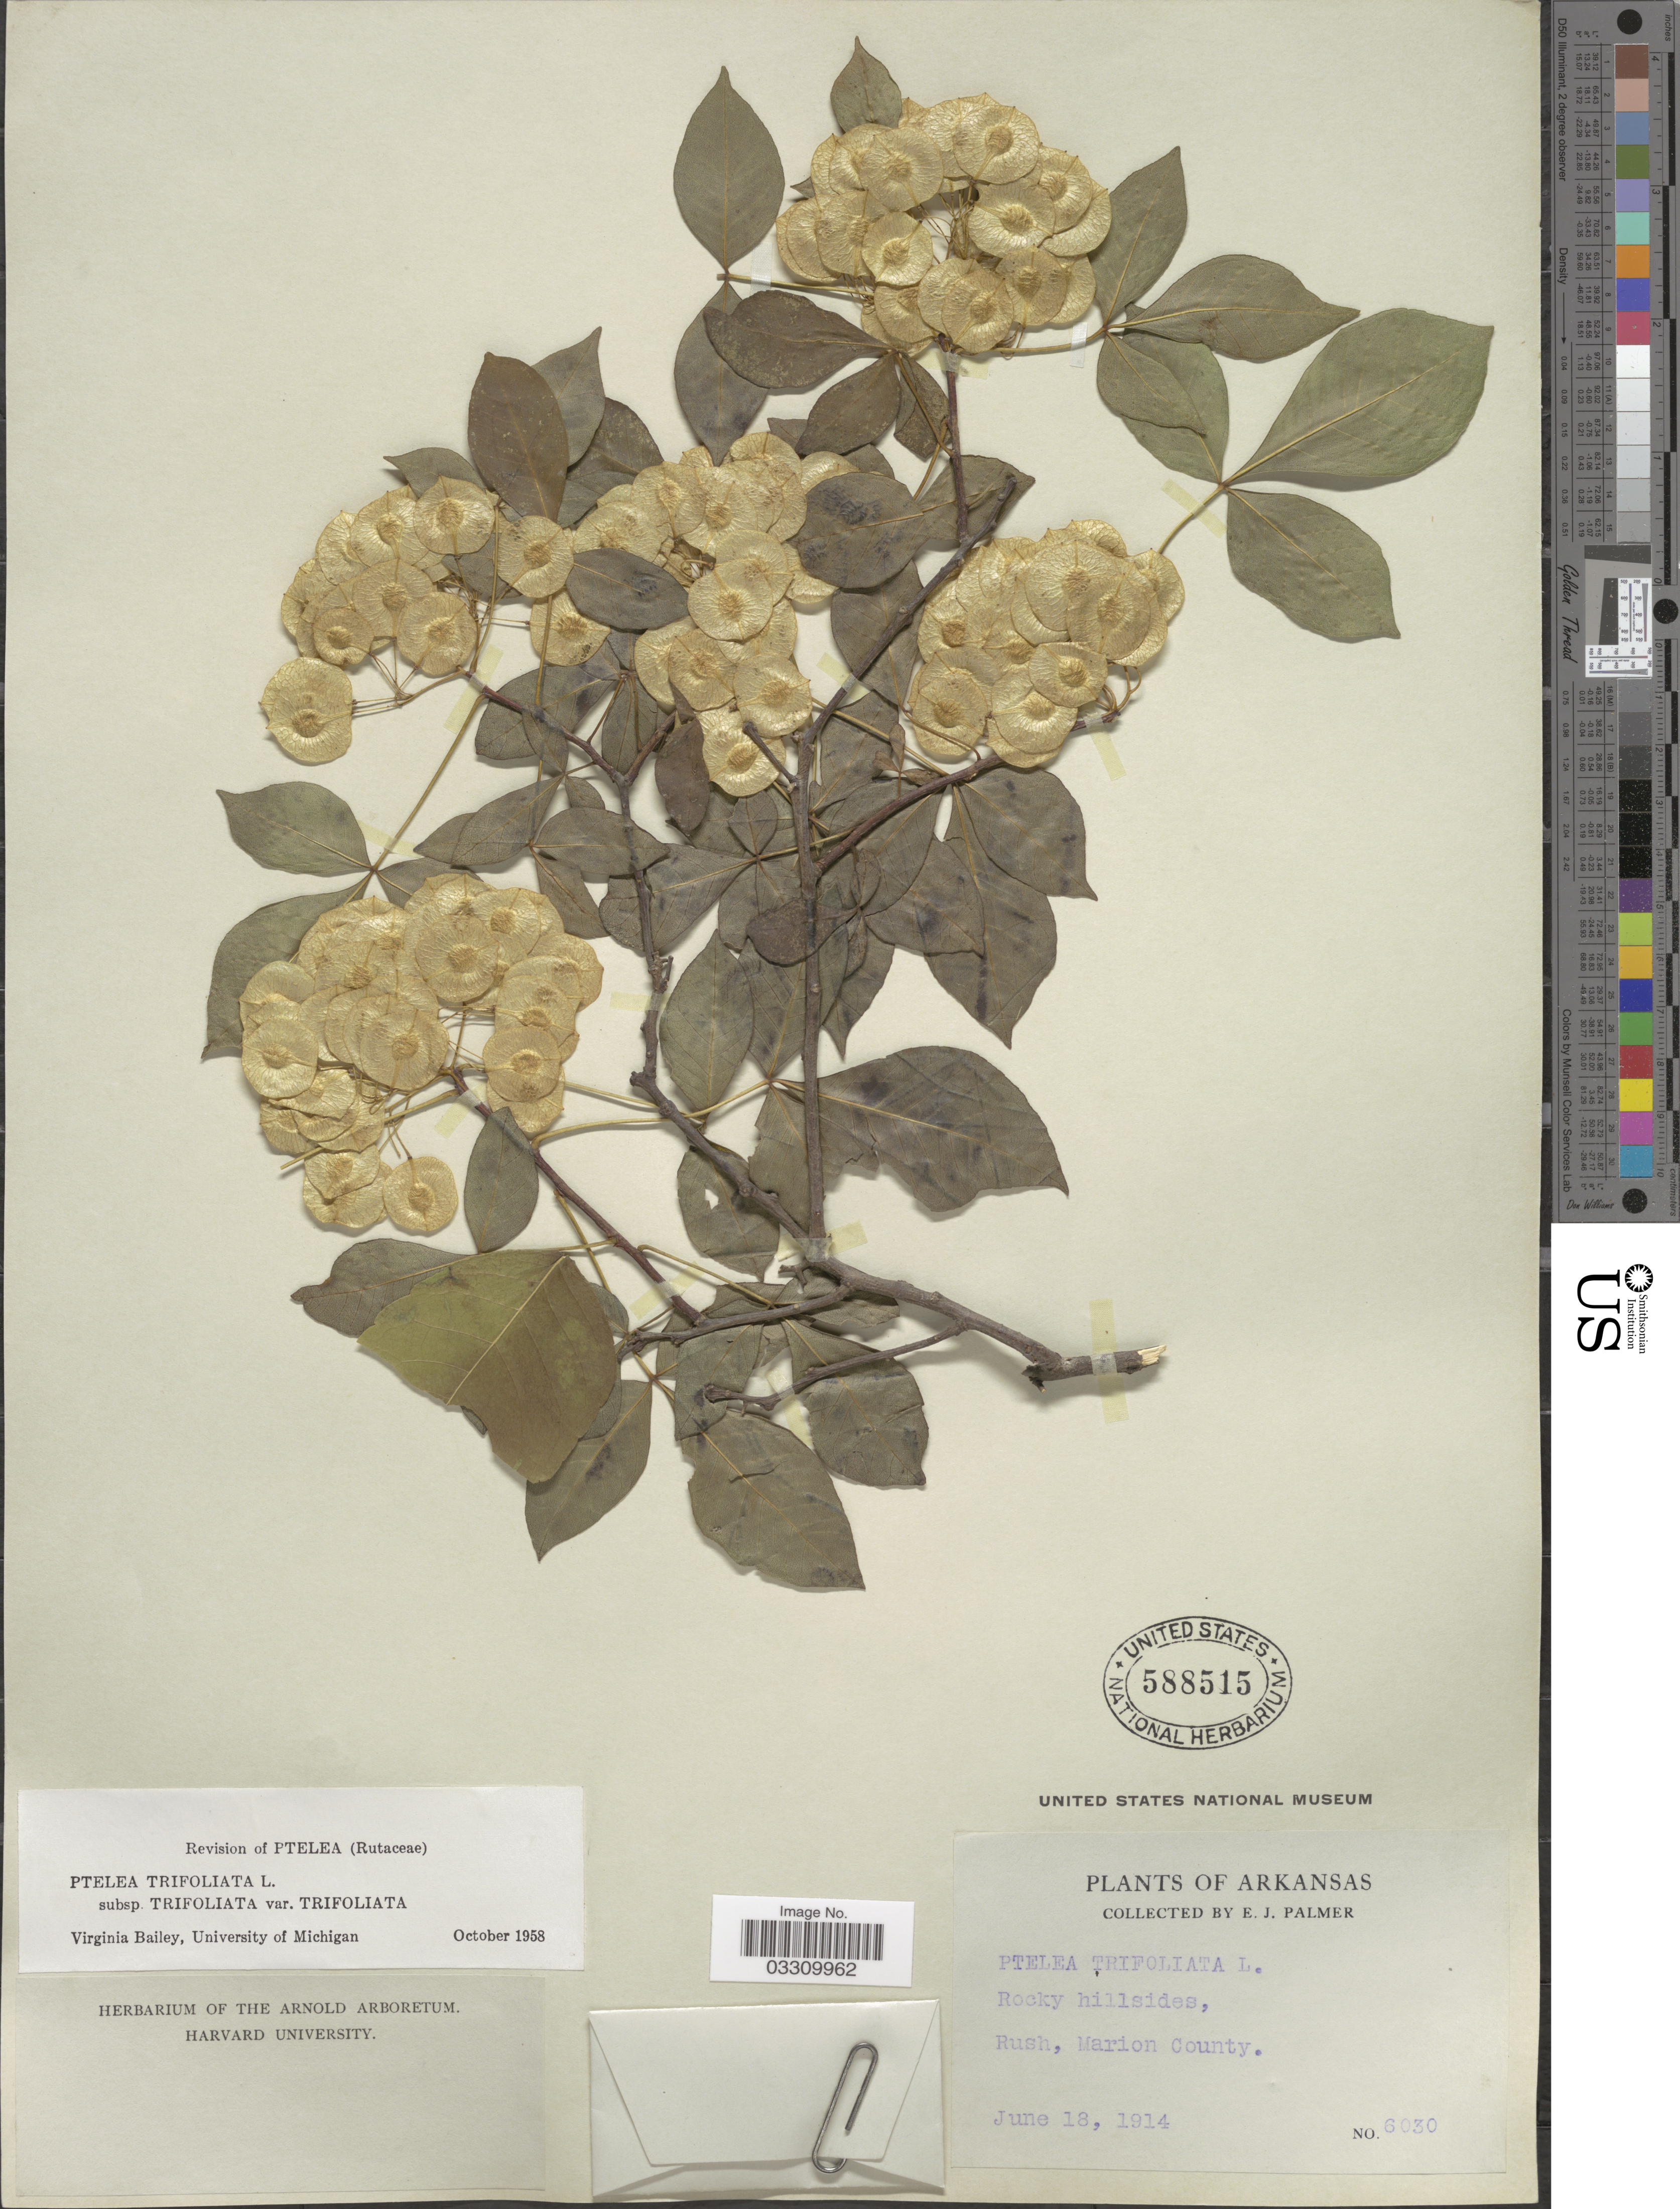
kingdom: Plantae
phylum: Tracheophyta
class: Magnoliopsida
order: Sapindales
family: Rutaceae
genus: Ptelea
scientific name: Ptelea trifoliata var. trifoliata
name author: L.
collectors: E. J. Palmer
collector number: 6030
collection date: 1914-06-18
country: United States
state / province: Arkansas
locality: Rush, Marion County.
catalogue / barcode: US 588515